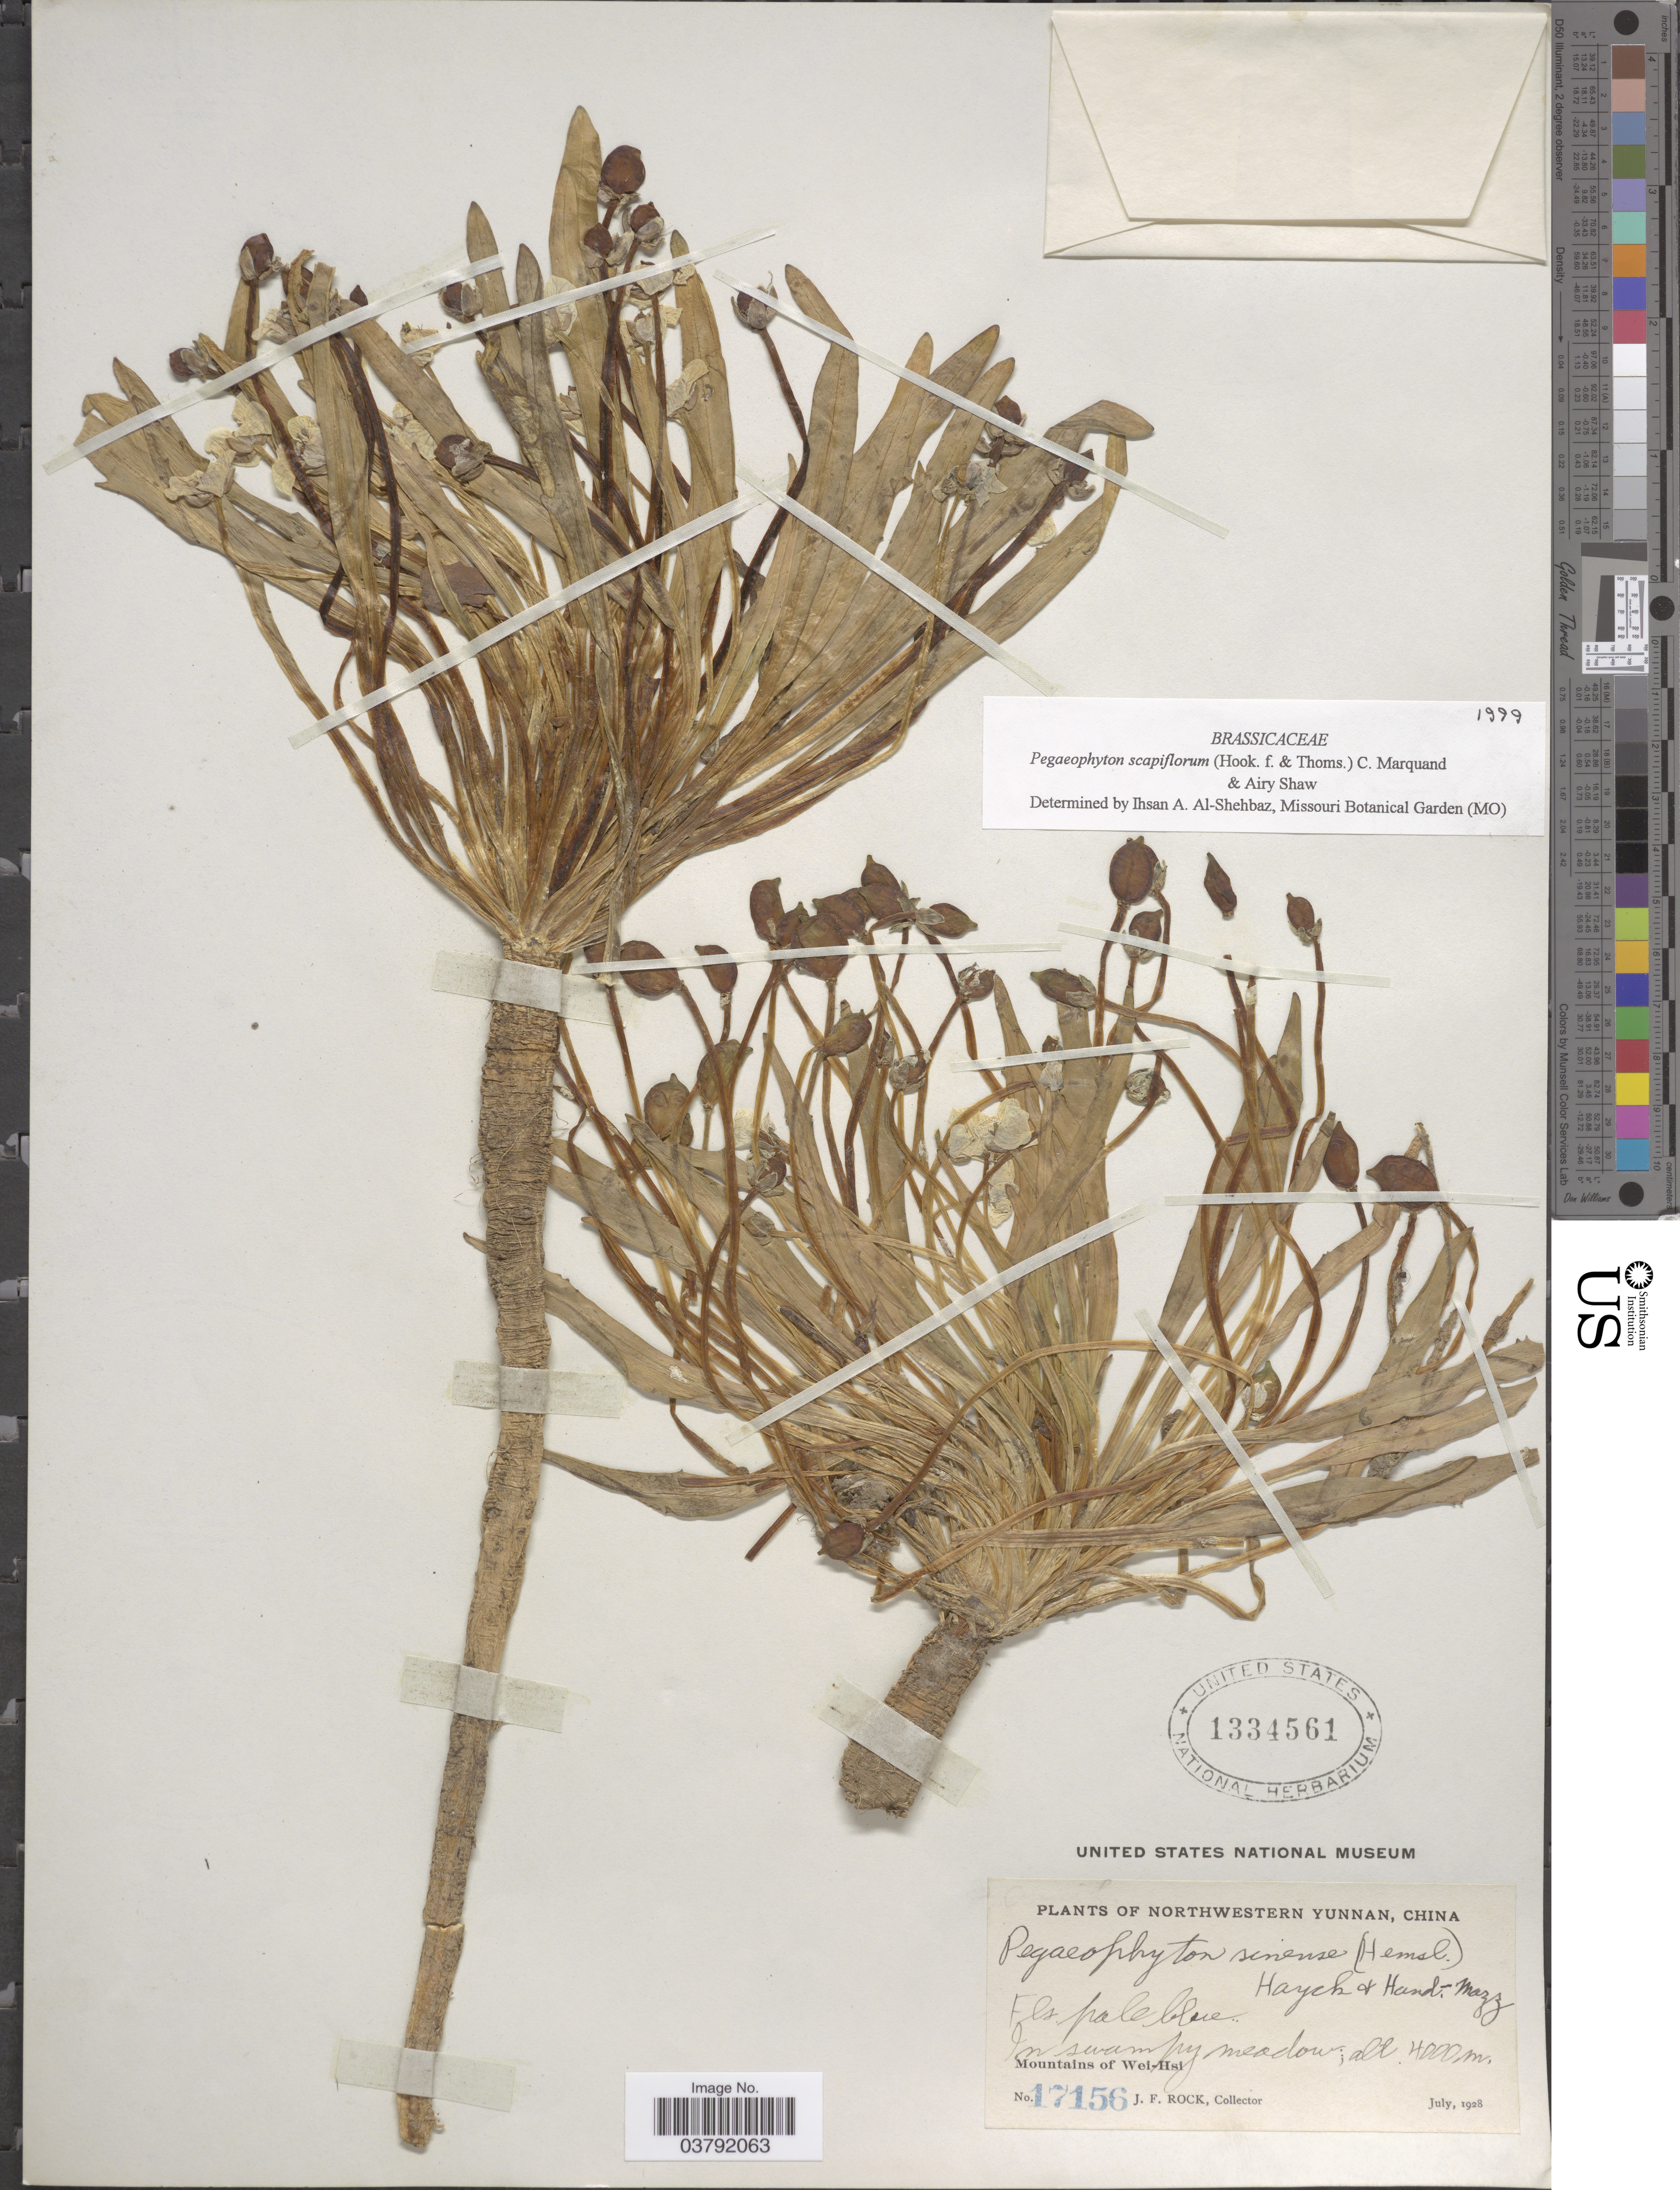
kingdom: Plantae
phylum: Tracheophyta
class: Magnoliopsida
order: Brassicales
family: Brassicaceae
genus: Pegaeophyton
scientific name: Pegaeophyton scapiflorum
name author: (Hook. f. & Thomson) C. Marquand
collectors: J. Rock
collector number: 17156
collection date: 1928-07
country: China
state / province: Yunnan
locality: Northwestern Yunnan. Mountains of Wei-Hsi.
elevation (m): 4000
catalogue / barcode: US 1334561